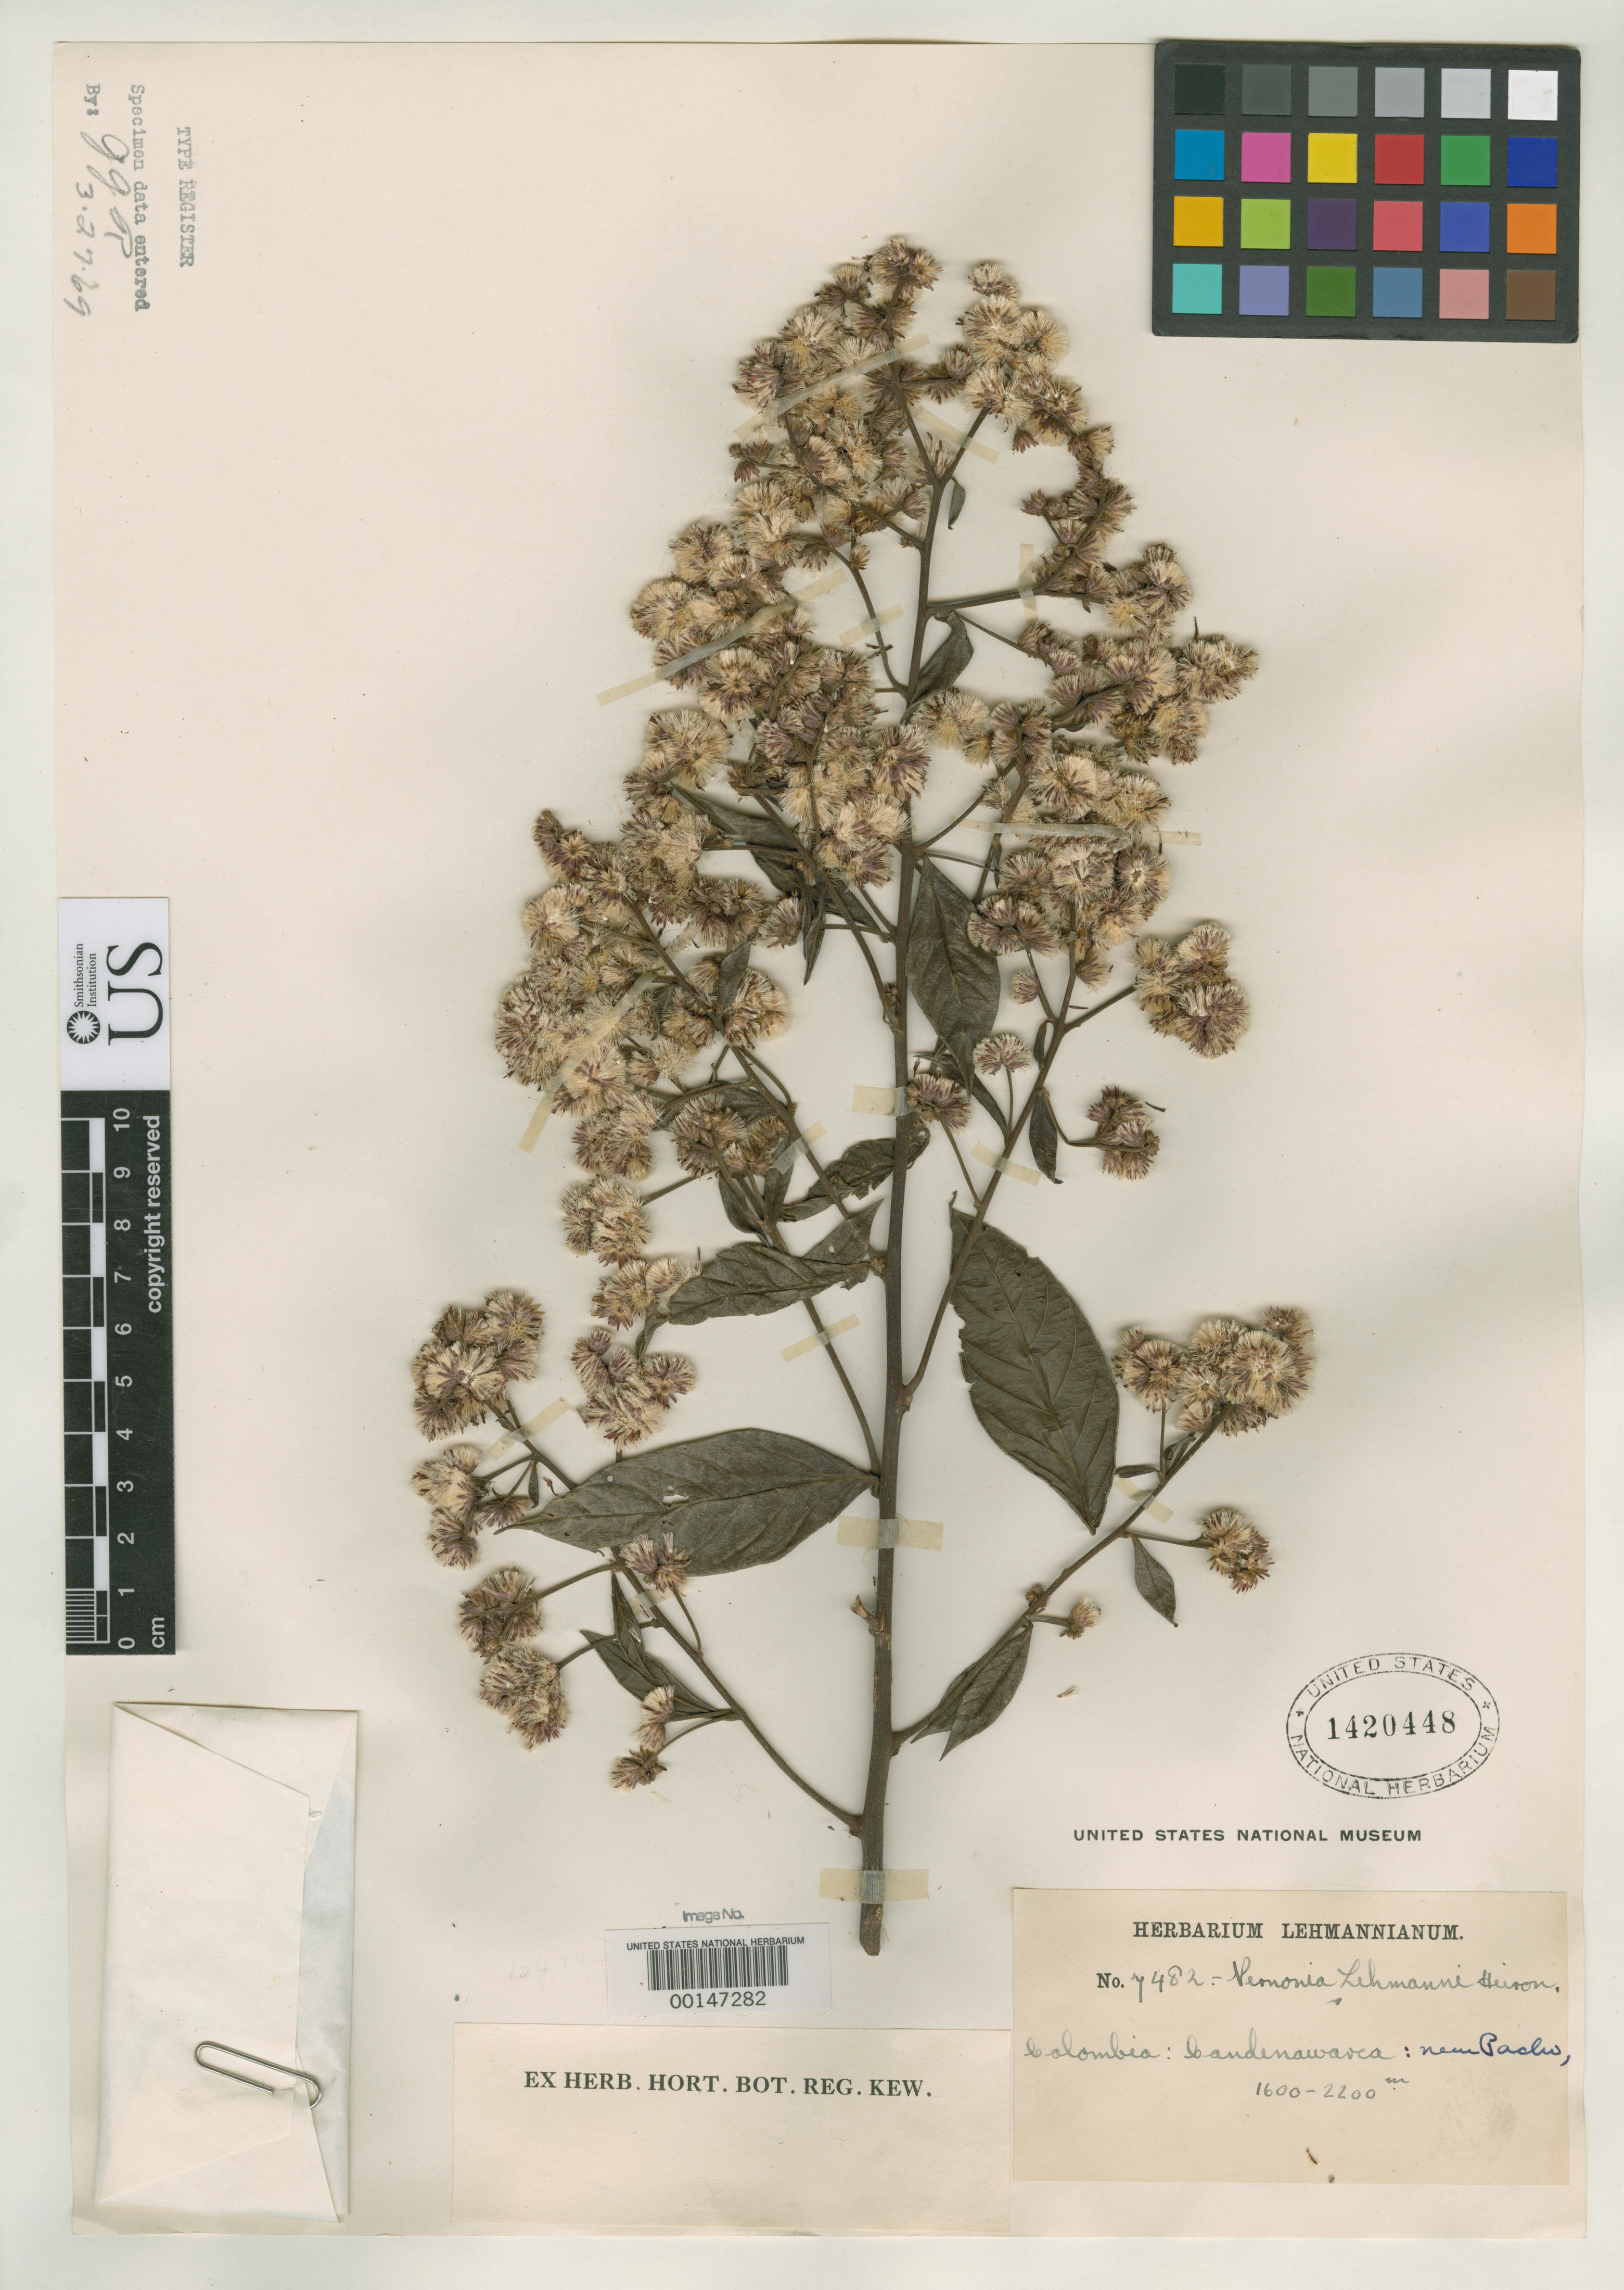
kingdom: Plantae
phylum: Tracheophyta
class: Magnoliopsida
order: Asterales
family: Asteraceae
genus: Vernonia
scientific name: Vernonia lehmannii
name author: Hieron.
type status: Isotype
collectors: F. C. Lehmann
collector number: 7482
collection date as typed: Jan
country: Colombia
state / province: Cundinamarca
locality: Near Pacho.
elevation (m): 1600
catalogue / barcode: US 1420448